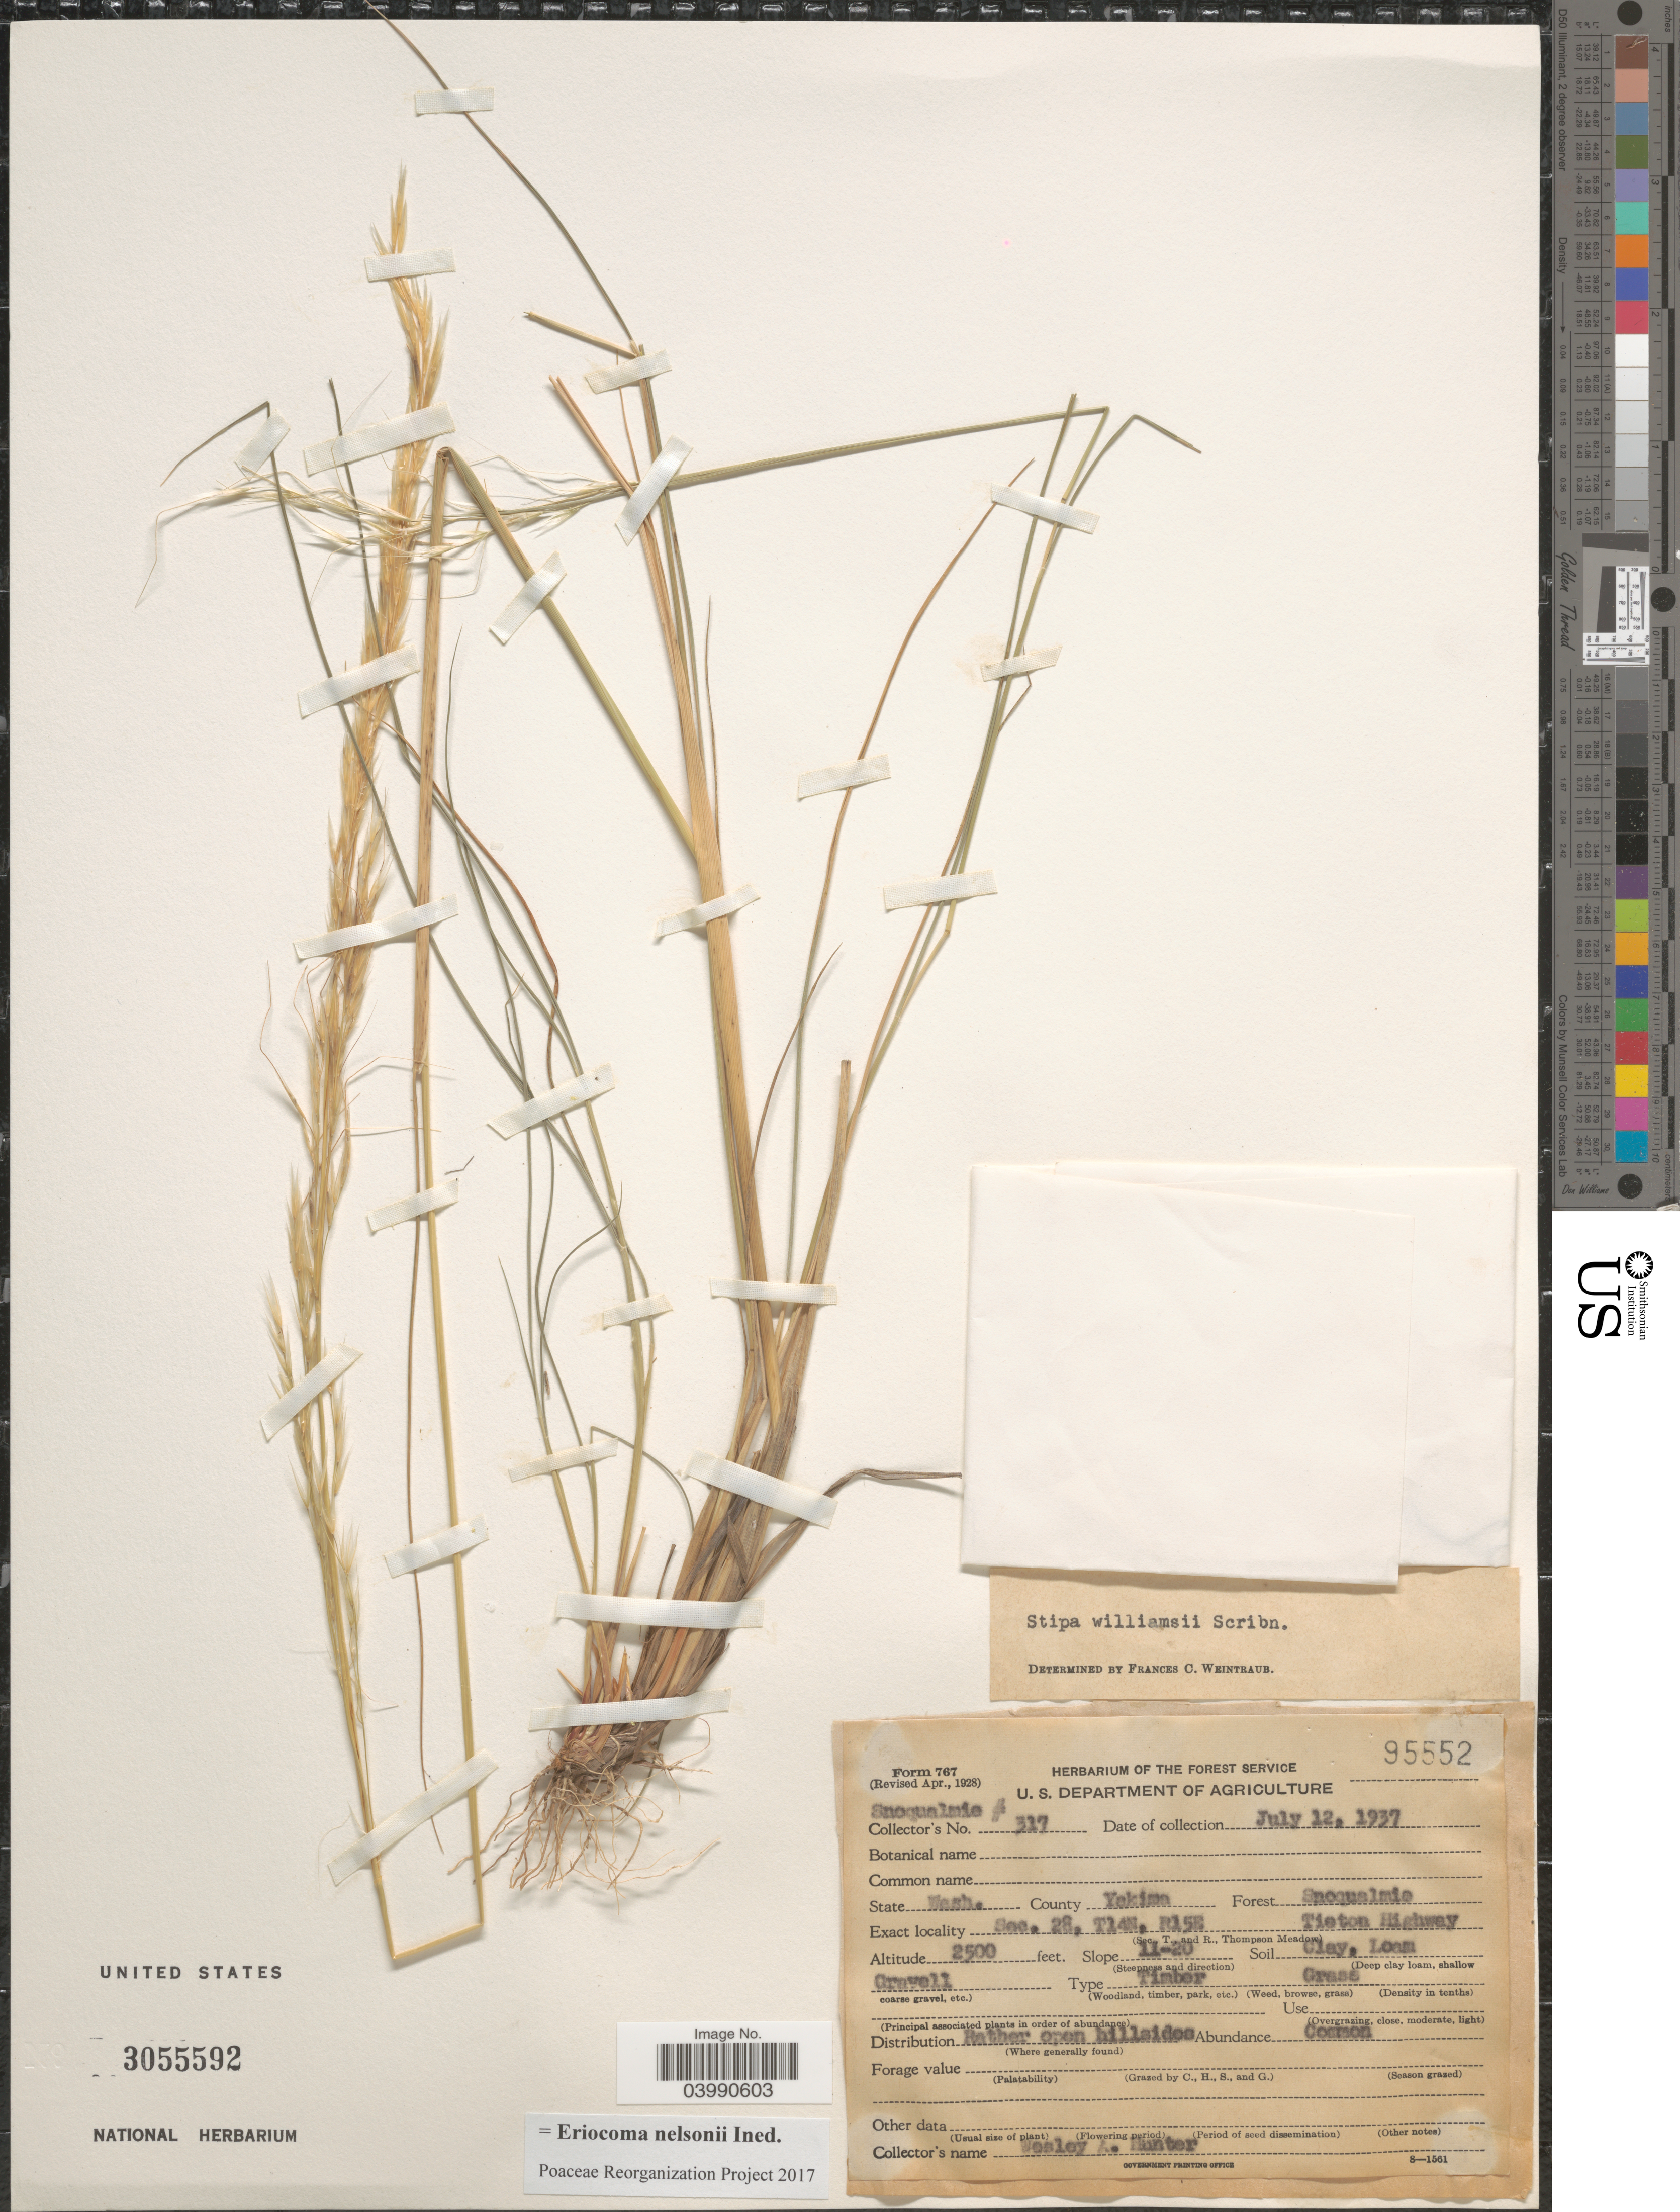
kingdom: Plantae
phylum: Tracheophyta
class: Liliopsida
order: Poales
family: Poaceae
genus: Eriocoma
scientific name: Eriocoma nelsonii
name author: (Scribn.) Romasch.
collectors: W. Hunter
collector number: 317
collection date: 1937-07-12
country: United States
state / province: Washington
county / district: Yakima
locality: County Yakima. Forest Snoqualmie. Sec. 28, T14N, R15E Tieton Highway.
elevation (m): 762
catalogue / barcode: US 3055592